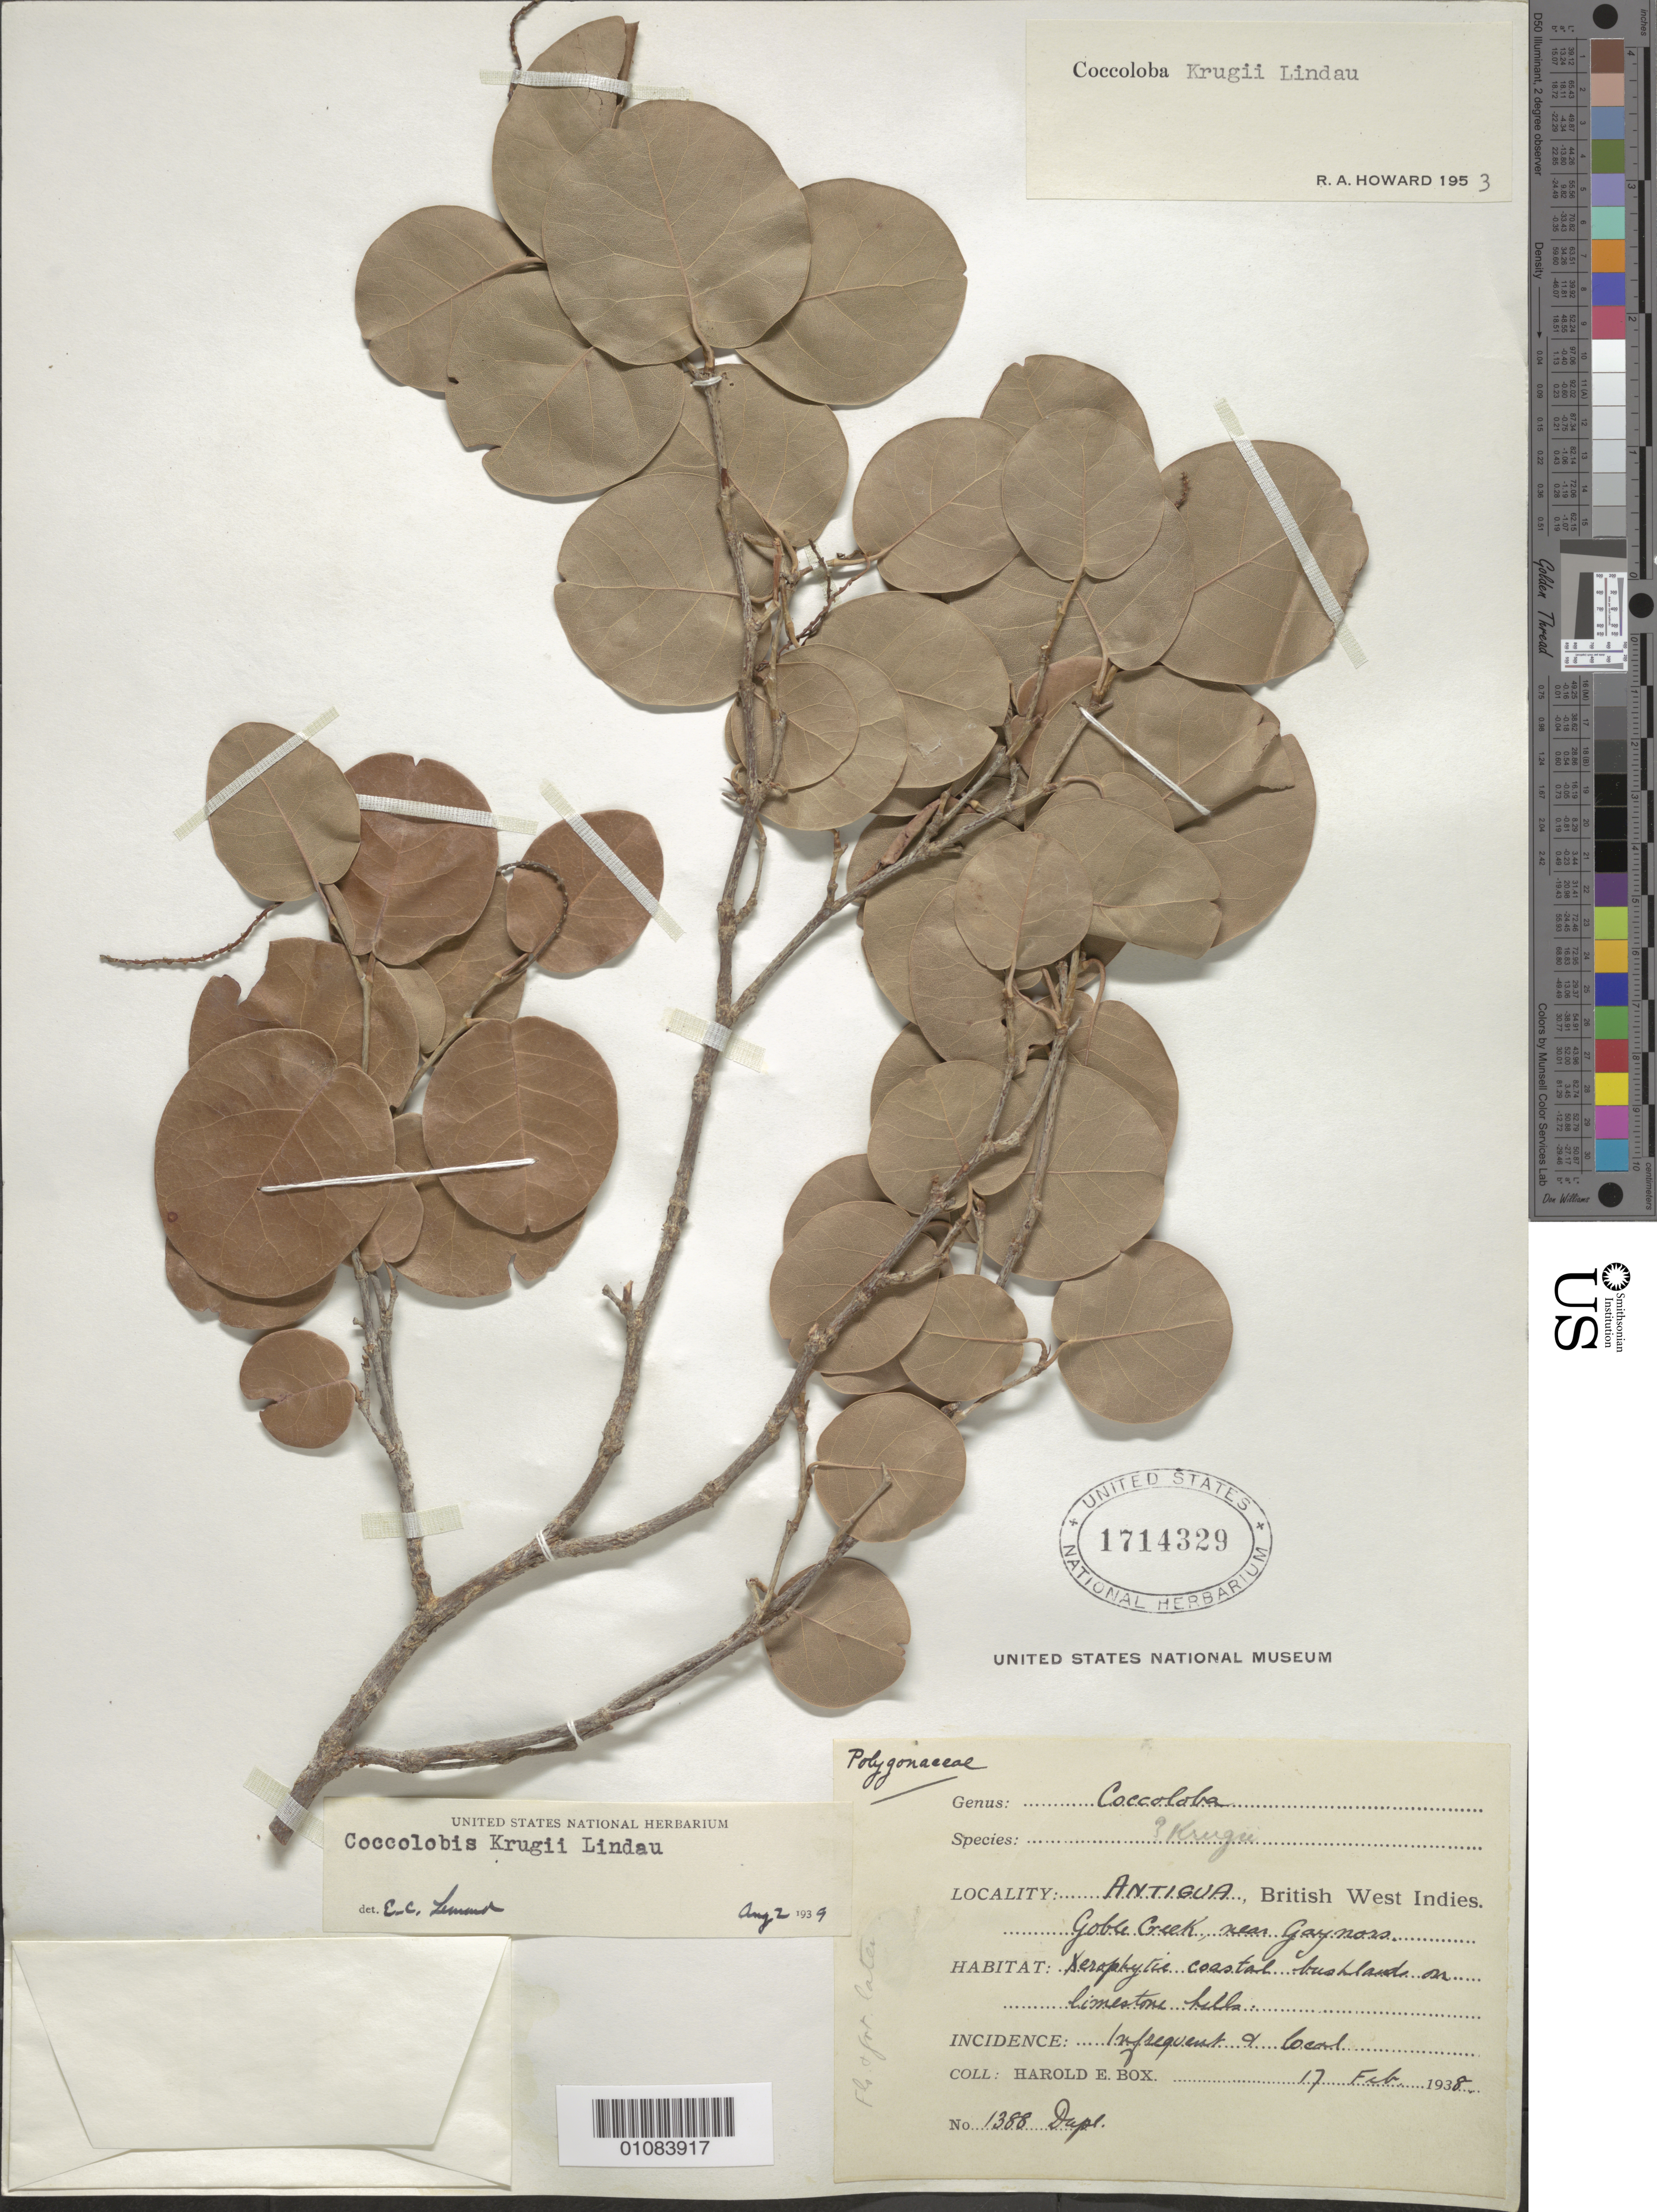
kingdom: Plantae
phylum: Tracheophyta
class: Magnoliopsida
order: Caryophyllales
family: Polygonaceae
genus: Coccoloba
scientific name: Coccoloba krugii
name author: Lindau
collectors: H. E. Box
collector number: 1388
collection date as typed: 17 Feb 1938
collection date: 1938-02-17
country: Antigua and Barbuda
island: Antigua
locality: Goble Creek, near Gaynors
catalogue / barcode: US 1714329